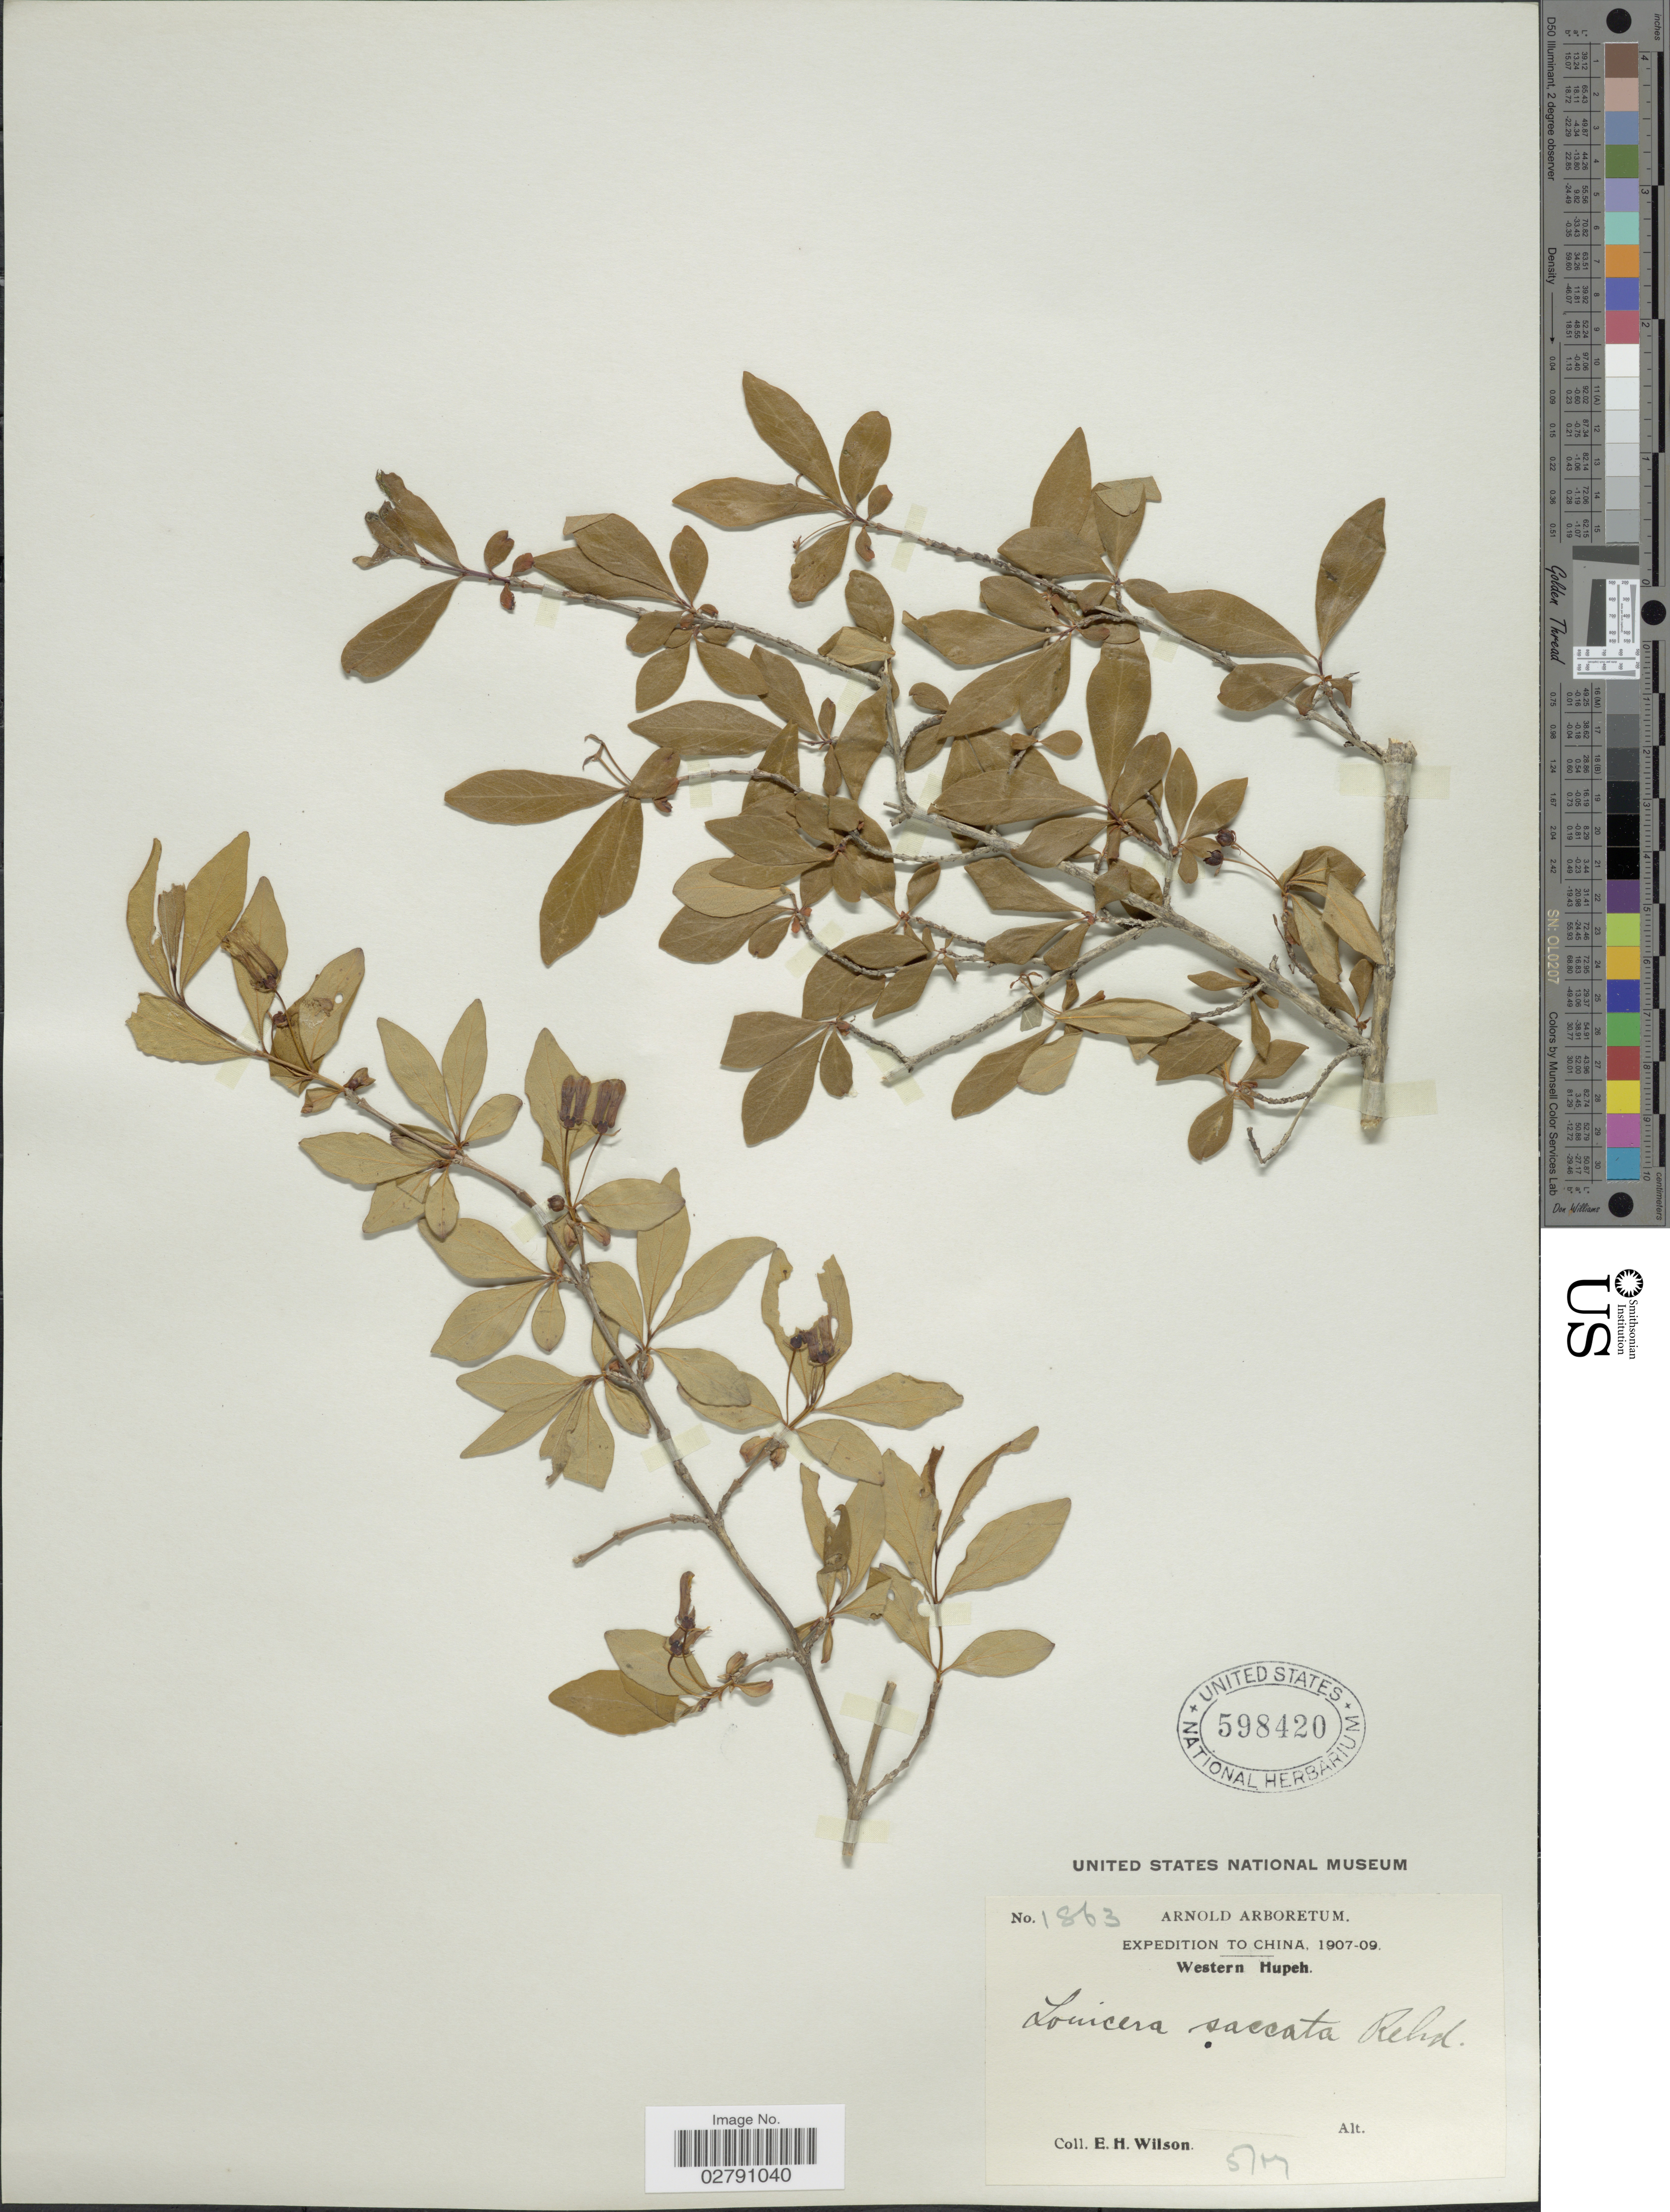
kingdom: Plantae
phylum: Tracheophyta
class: Magnoliopsida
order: Dipsacales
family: Caprifoliaceae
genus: Lonicera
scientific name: Lonicera saccata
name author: Rehder in Sarg.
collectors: E. Wilson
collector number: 1863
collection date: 1907-05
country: China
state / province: Hubei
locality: Western Hupeh.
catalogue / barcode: US 598420